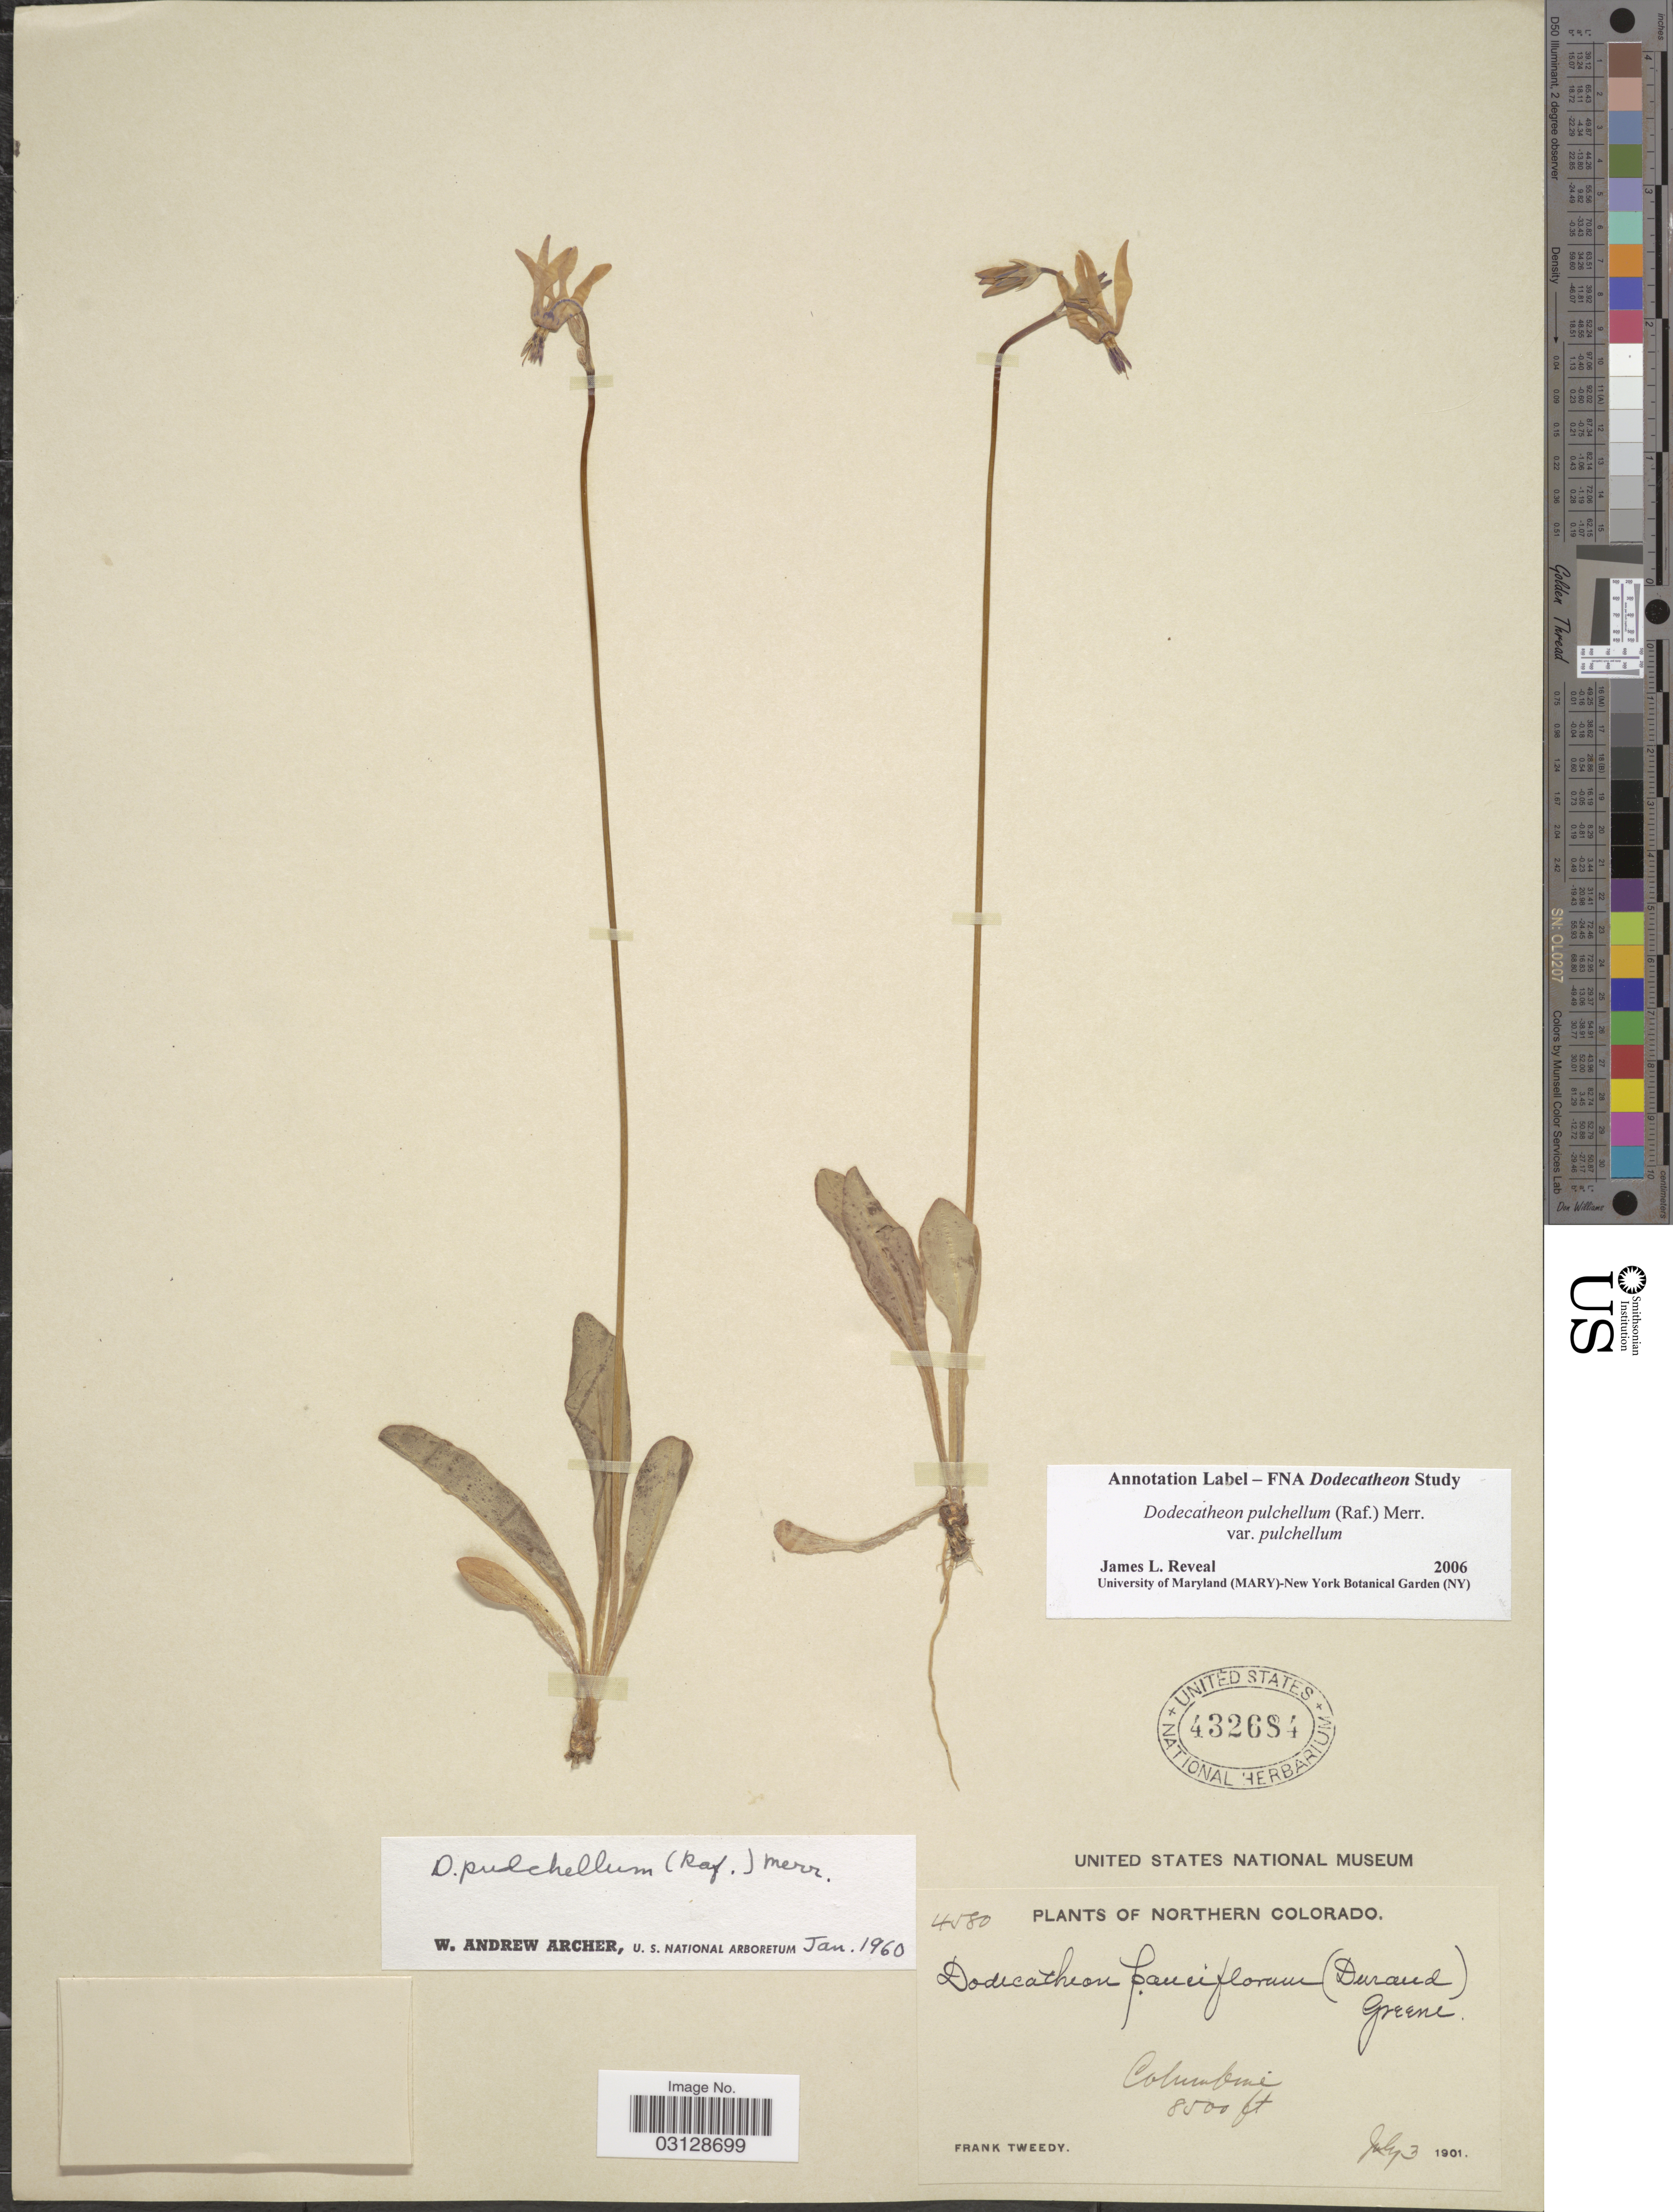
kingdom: Plantae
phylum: Tracheophyta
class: Magnoliopsida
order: Ericales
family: Primulaceae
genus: Dodecatheon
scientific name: Dodecatheon pulchellum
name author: (Raf.) Merr.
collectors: F. Tweedy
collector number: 4580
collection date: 1901-07-03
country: United States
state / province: Colorado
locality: Northern Colorado. Columbine.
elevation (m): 2591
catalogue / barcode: US 432684